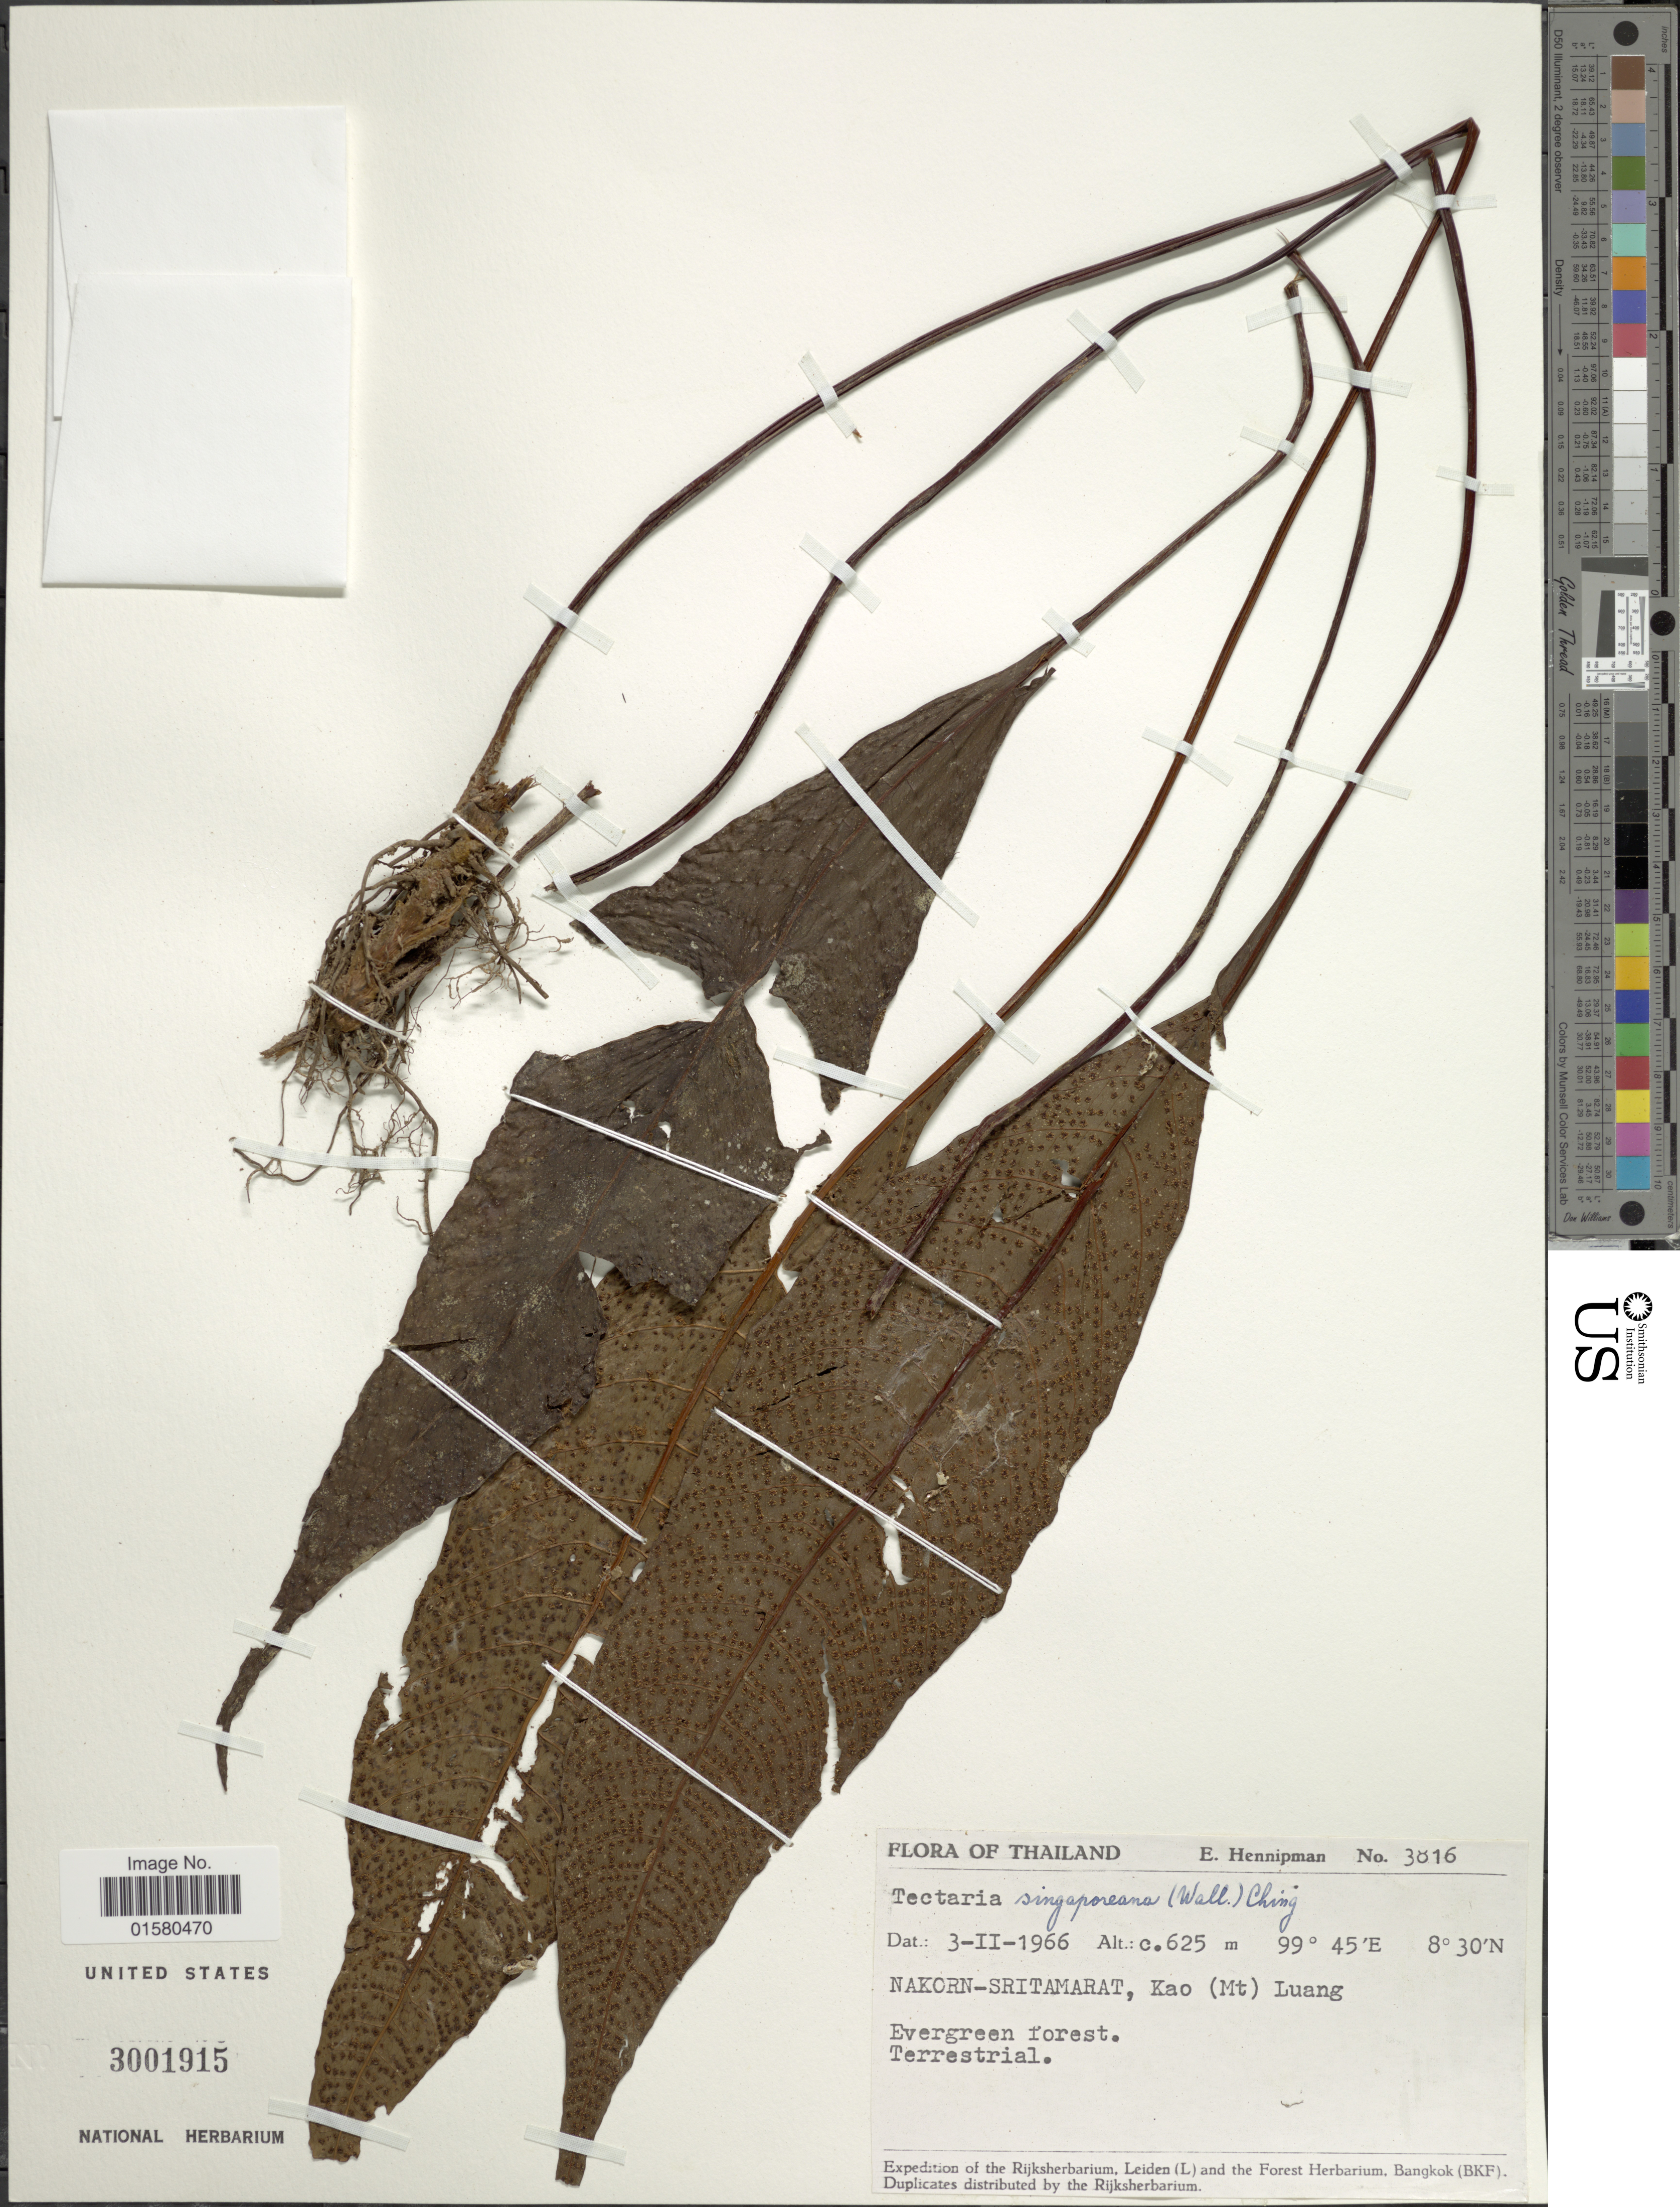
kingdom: Plantae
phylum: Tracheophyta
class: Polypodiopsida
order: Polypodiales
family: Tectariaceae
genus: Tectaria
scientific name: Tectaria singaporeana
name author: (Wall. ex Hook. & Grev.) Copel.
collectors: E. Hennipman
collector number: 3816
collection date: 1966-02-03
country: Thailand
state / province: Nakhon Si Thammarat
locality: Thailand, Nakorn-Sritamarat, Kao (mt) Luang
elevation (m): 625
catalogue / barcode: US 3001915